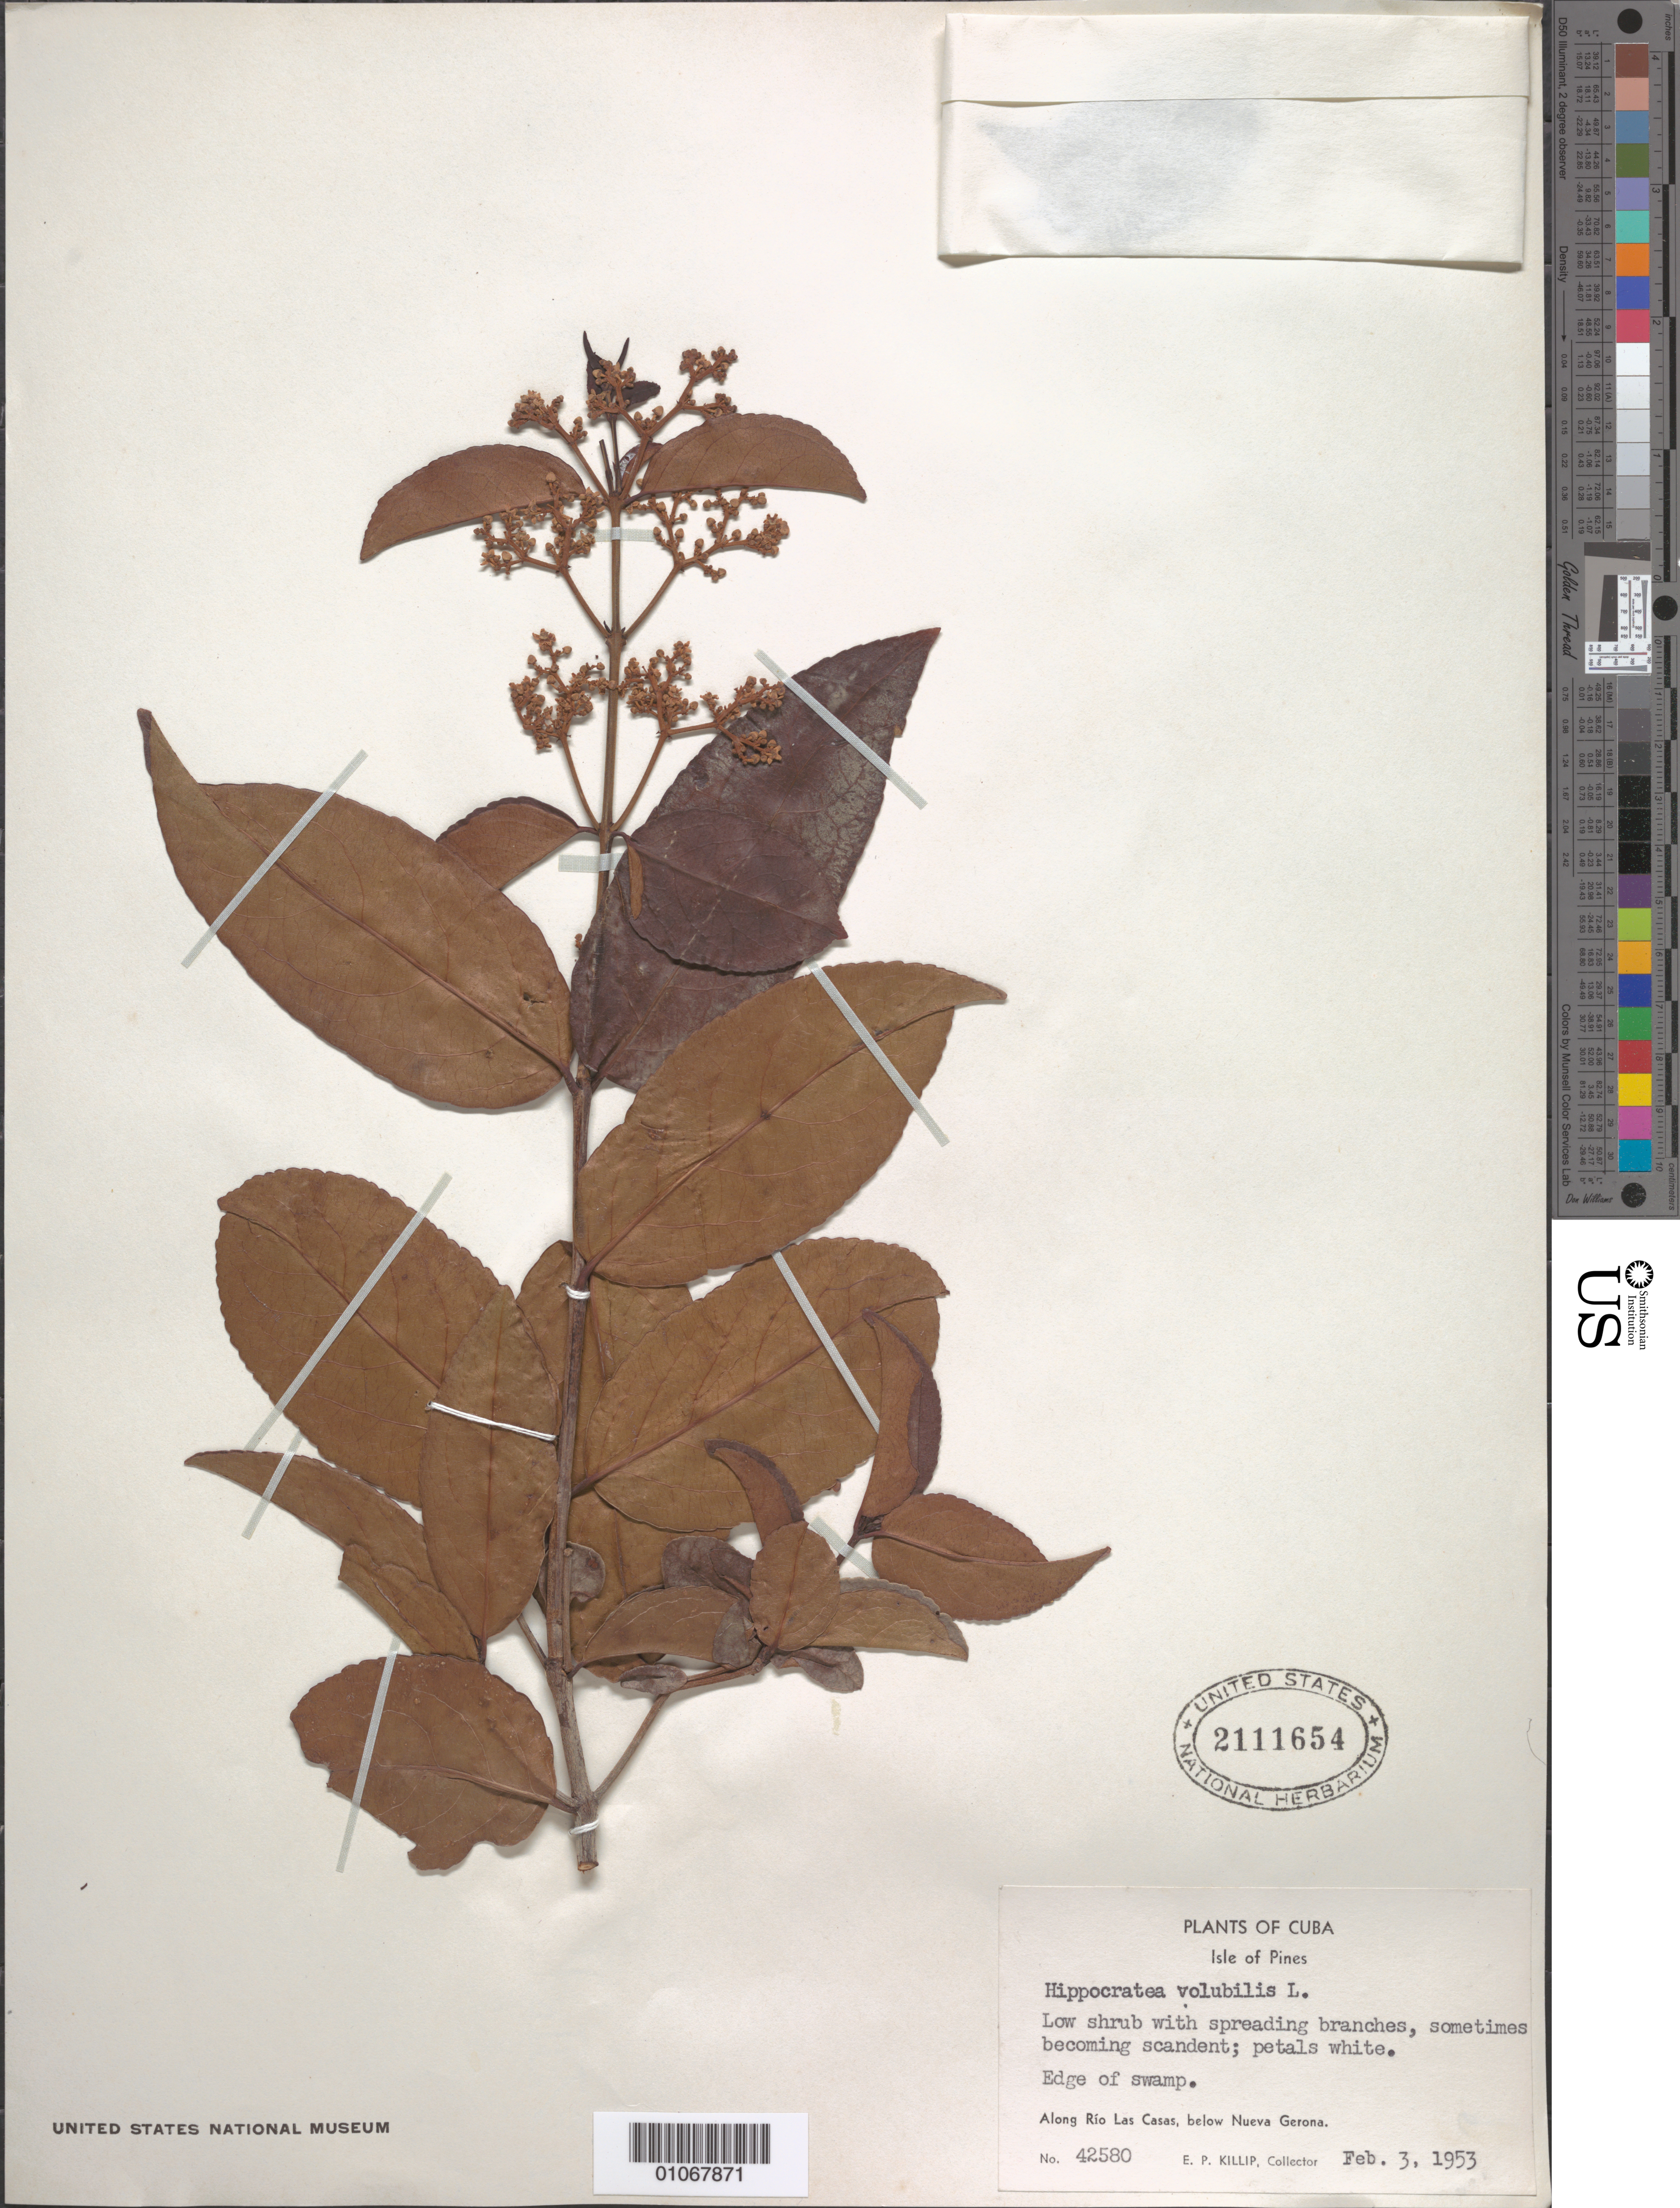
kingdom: Plantae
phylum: Tracheophyta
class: Magnoliopsida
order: Celastrales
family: Celastraceae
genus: Hippocratea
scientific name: Hippocratea volubilis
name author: L.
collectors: E. P. Killip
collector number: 42580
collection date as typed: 03 Feb 1953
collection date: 1953-02-03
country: Cuba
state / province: Isla de La Juventud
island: Isla de la Juventud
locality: Edge of swamp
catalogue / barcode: US 2111654